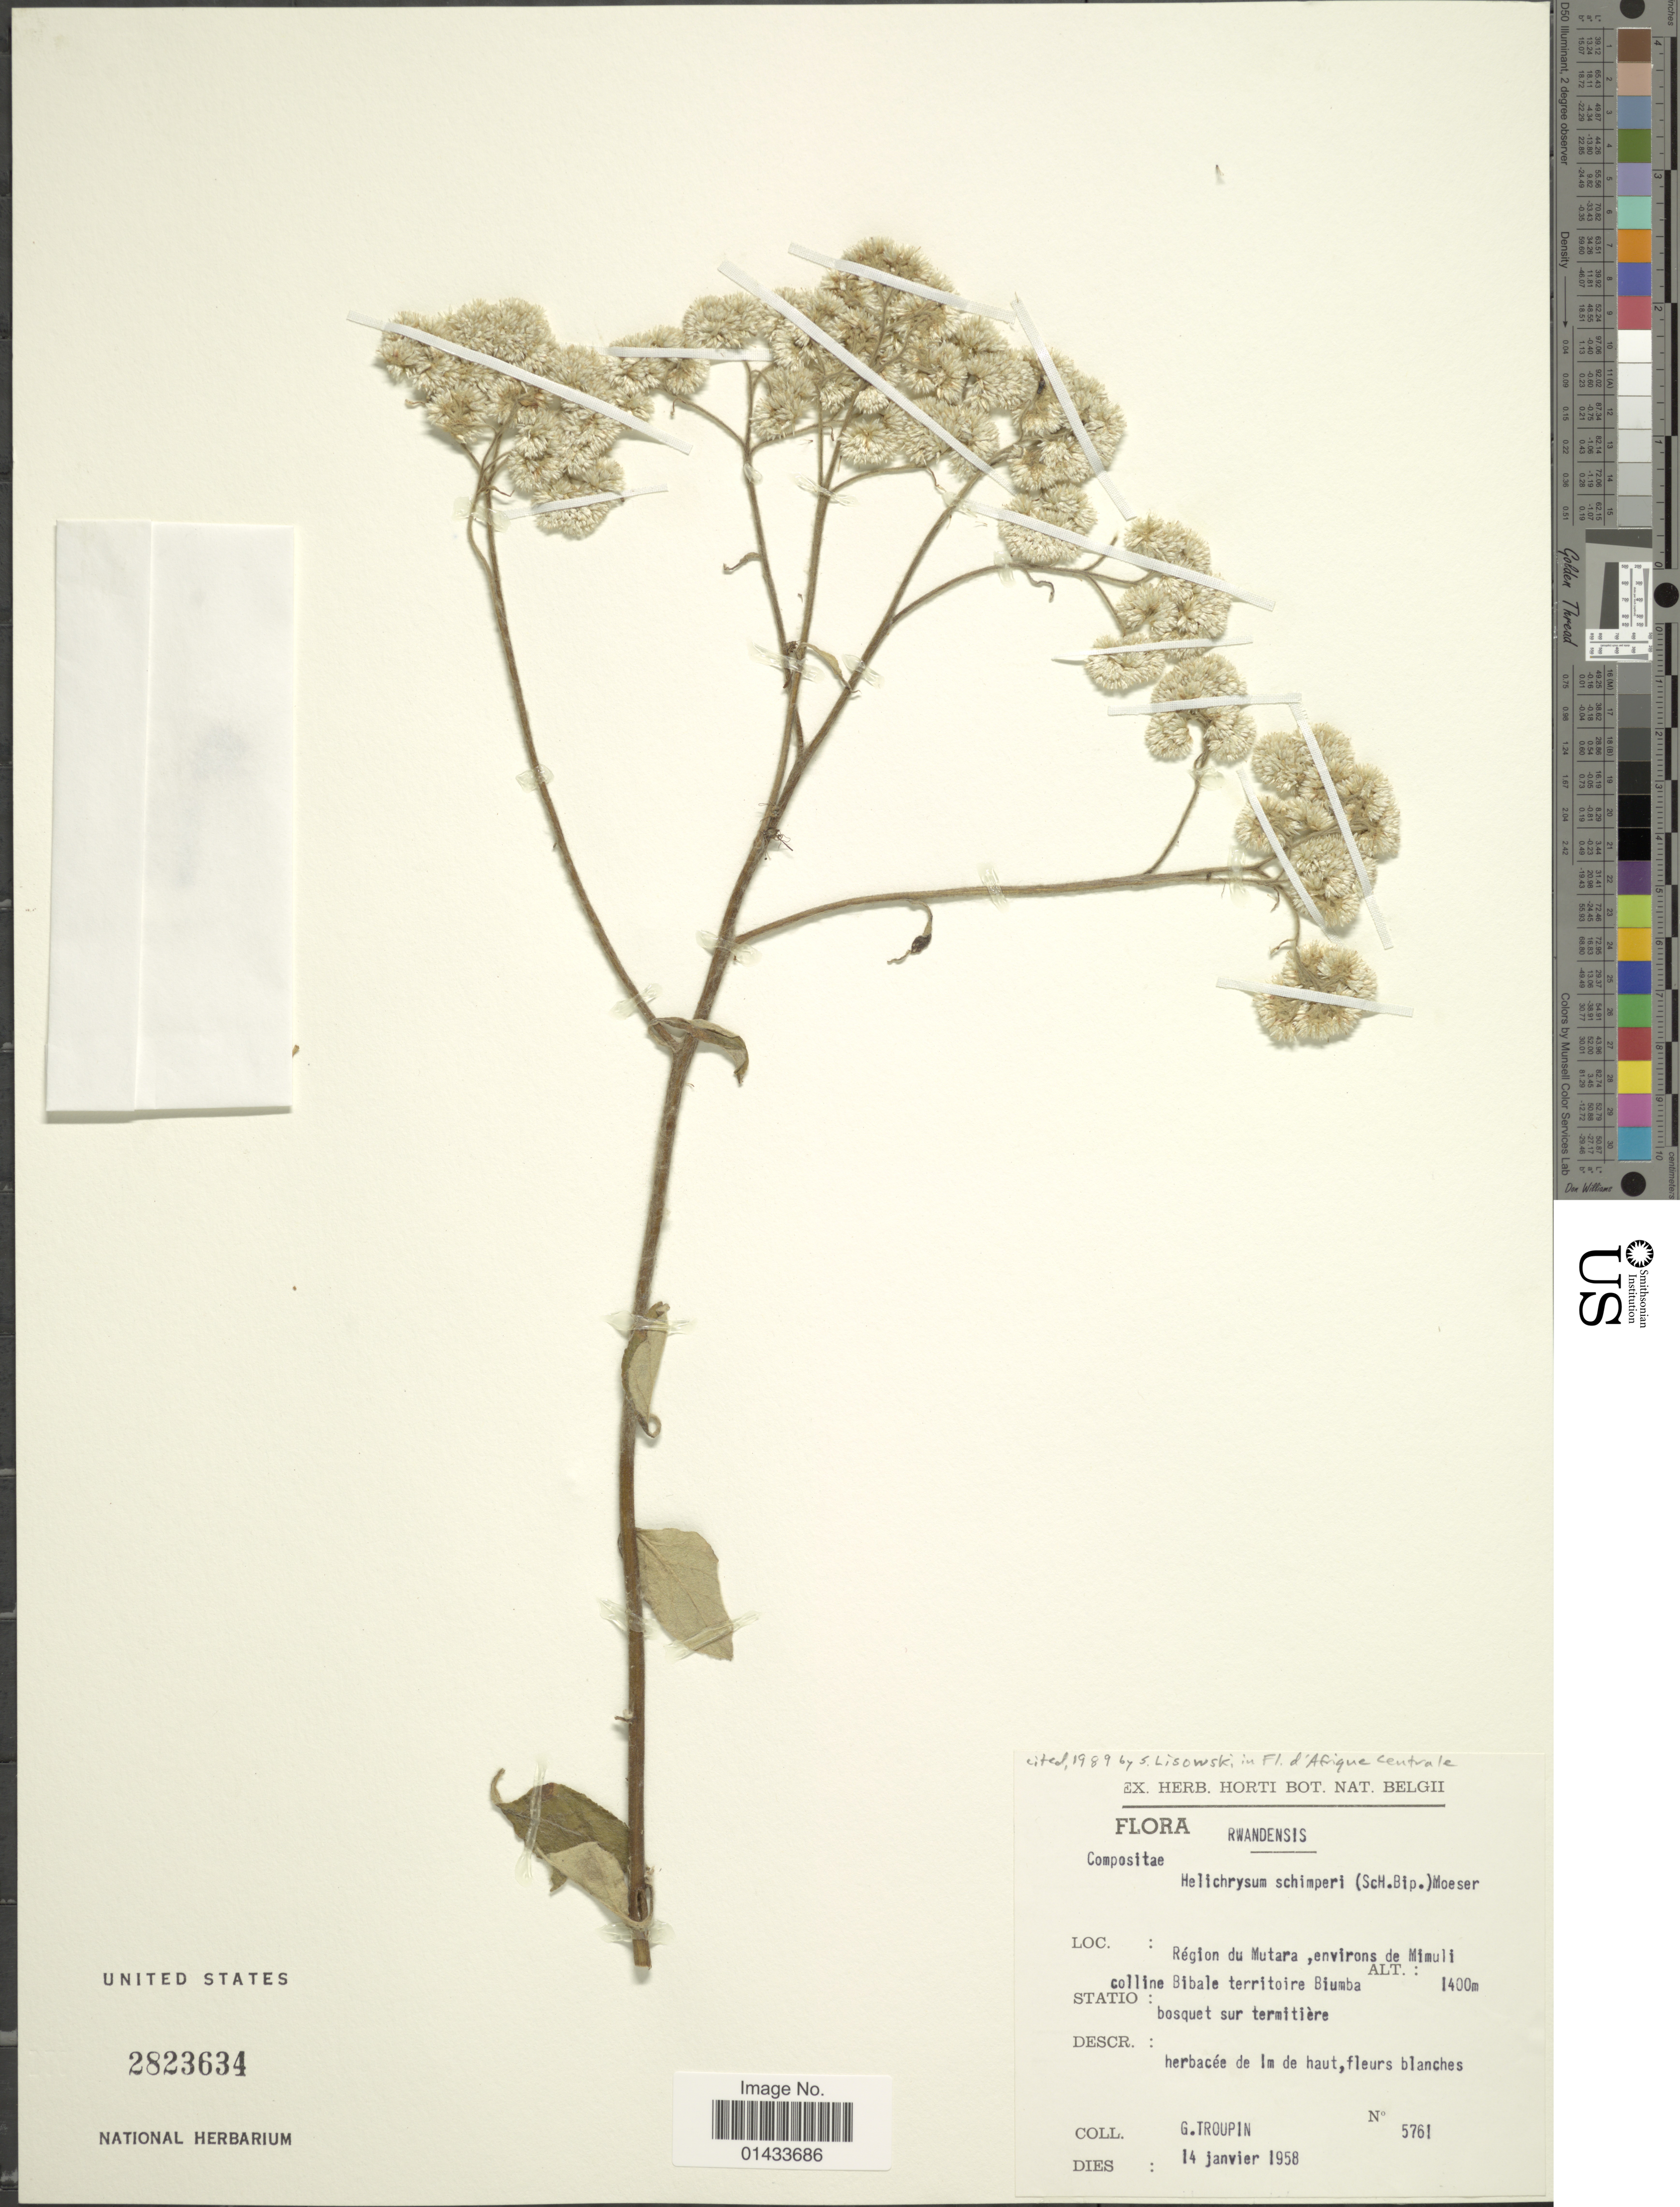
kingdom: Plantae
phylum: Tracheophyta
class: Magnoliopsida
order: Asterales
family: Asteraceae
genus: Helichrysum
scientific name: Helichrysum schimperi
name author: (Sch. Bip.) Moeser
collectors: G. Troupin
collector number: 5761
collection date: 1958-01-14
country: Rwanda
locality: Region du Mutara, environs de Mimuli colline Bibale territoire Biumba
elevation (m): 1400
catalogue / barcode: US 2823634